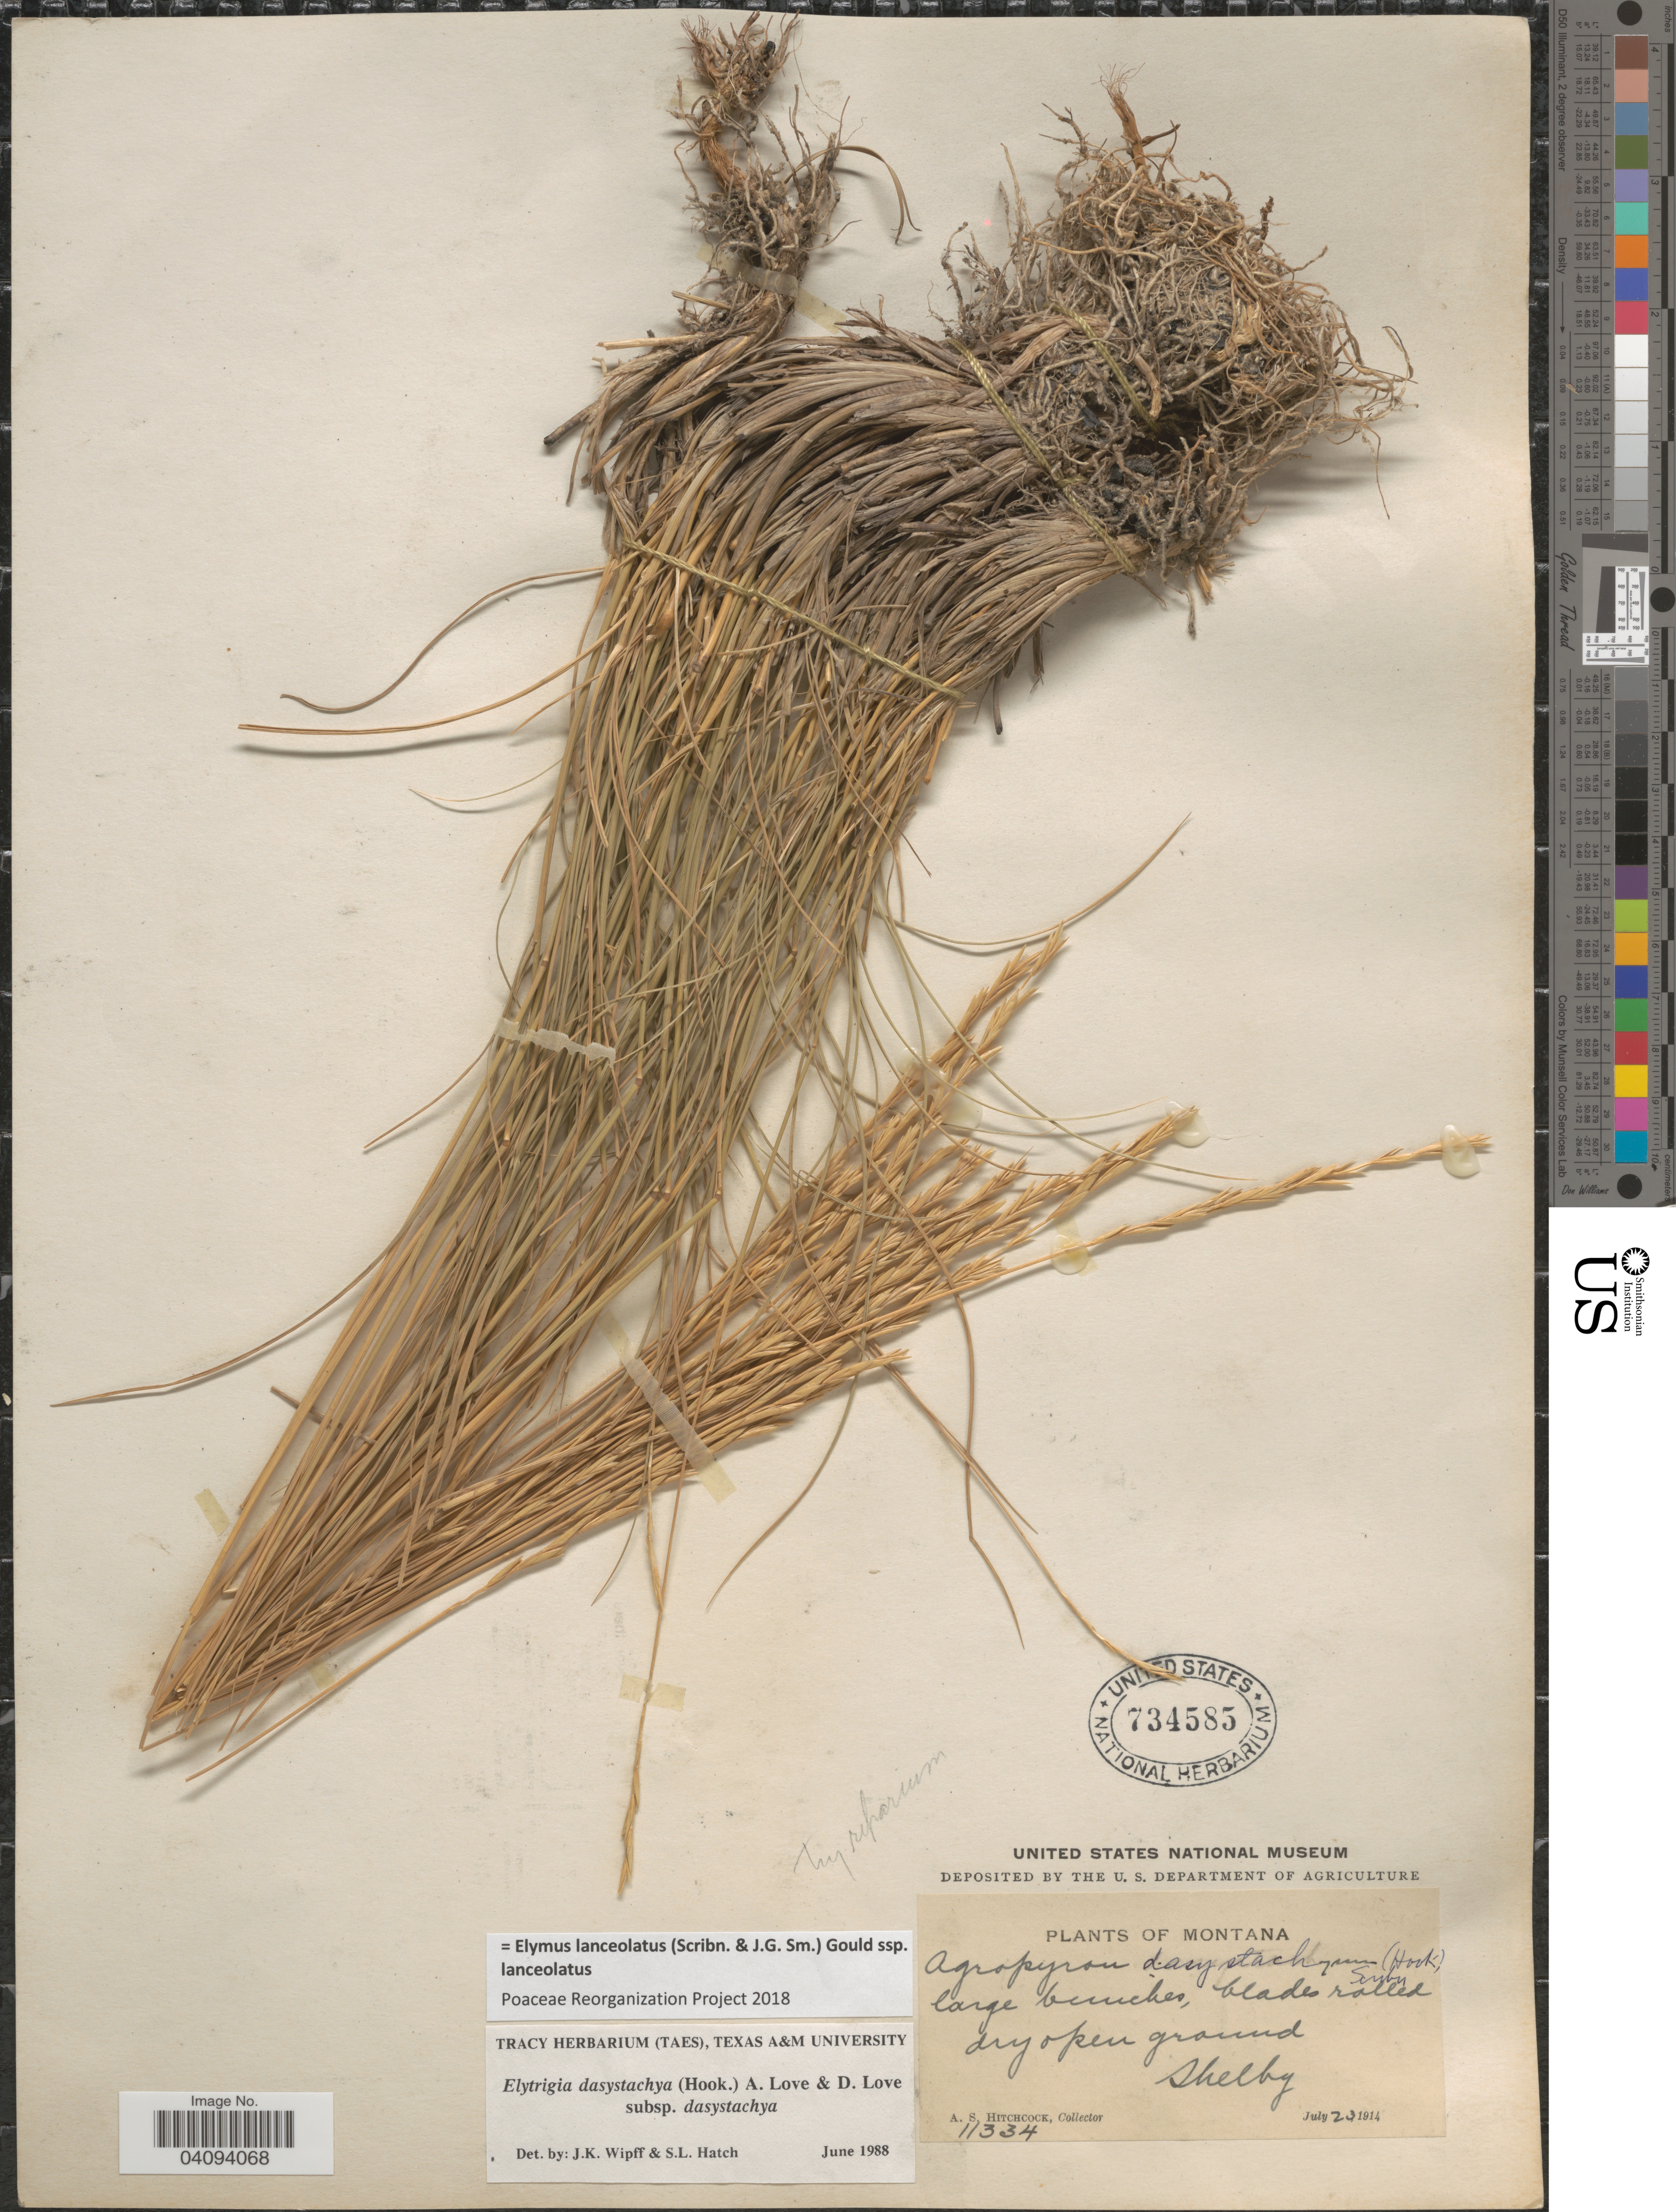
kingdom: Plantae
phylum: Tracheophyta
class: Liliopsida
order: Poales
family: Poaceae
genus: Elymus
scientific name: Elymus lanceolatus subsp. lanceolatus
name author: (Scribn. & J.G. Sm.) Gould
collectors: A. S. Hitchcock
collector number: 11334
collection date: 1914-07-23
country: United States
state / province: Montana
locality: Shelby.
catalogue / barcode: US 734585